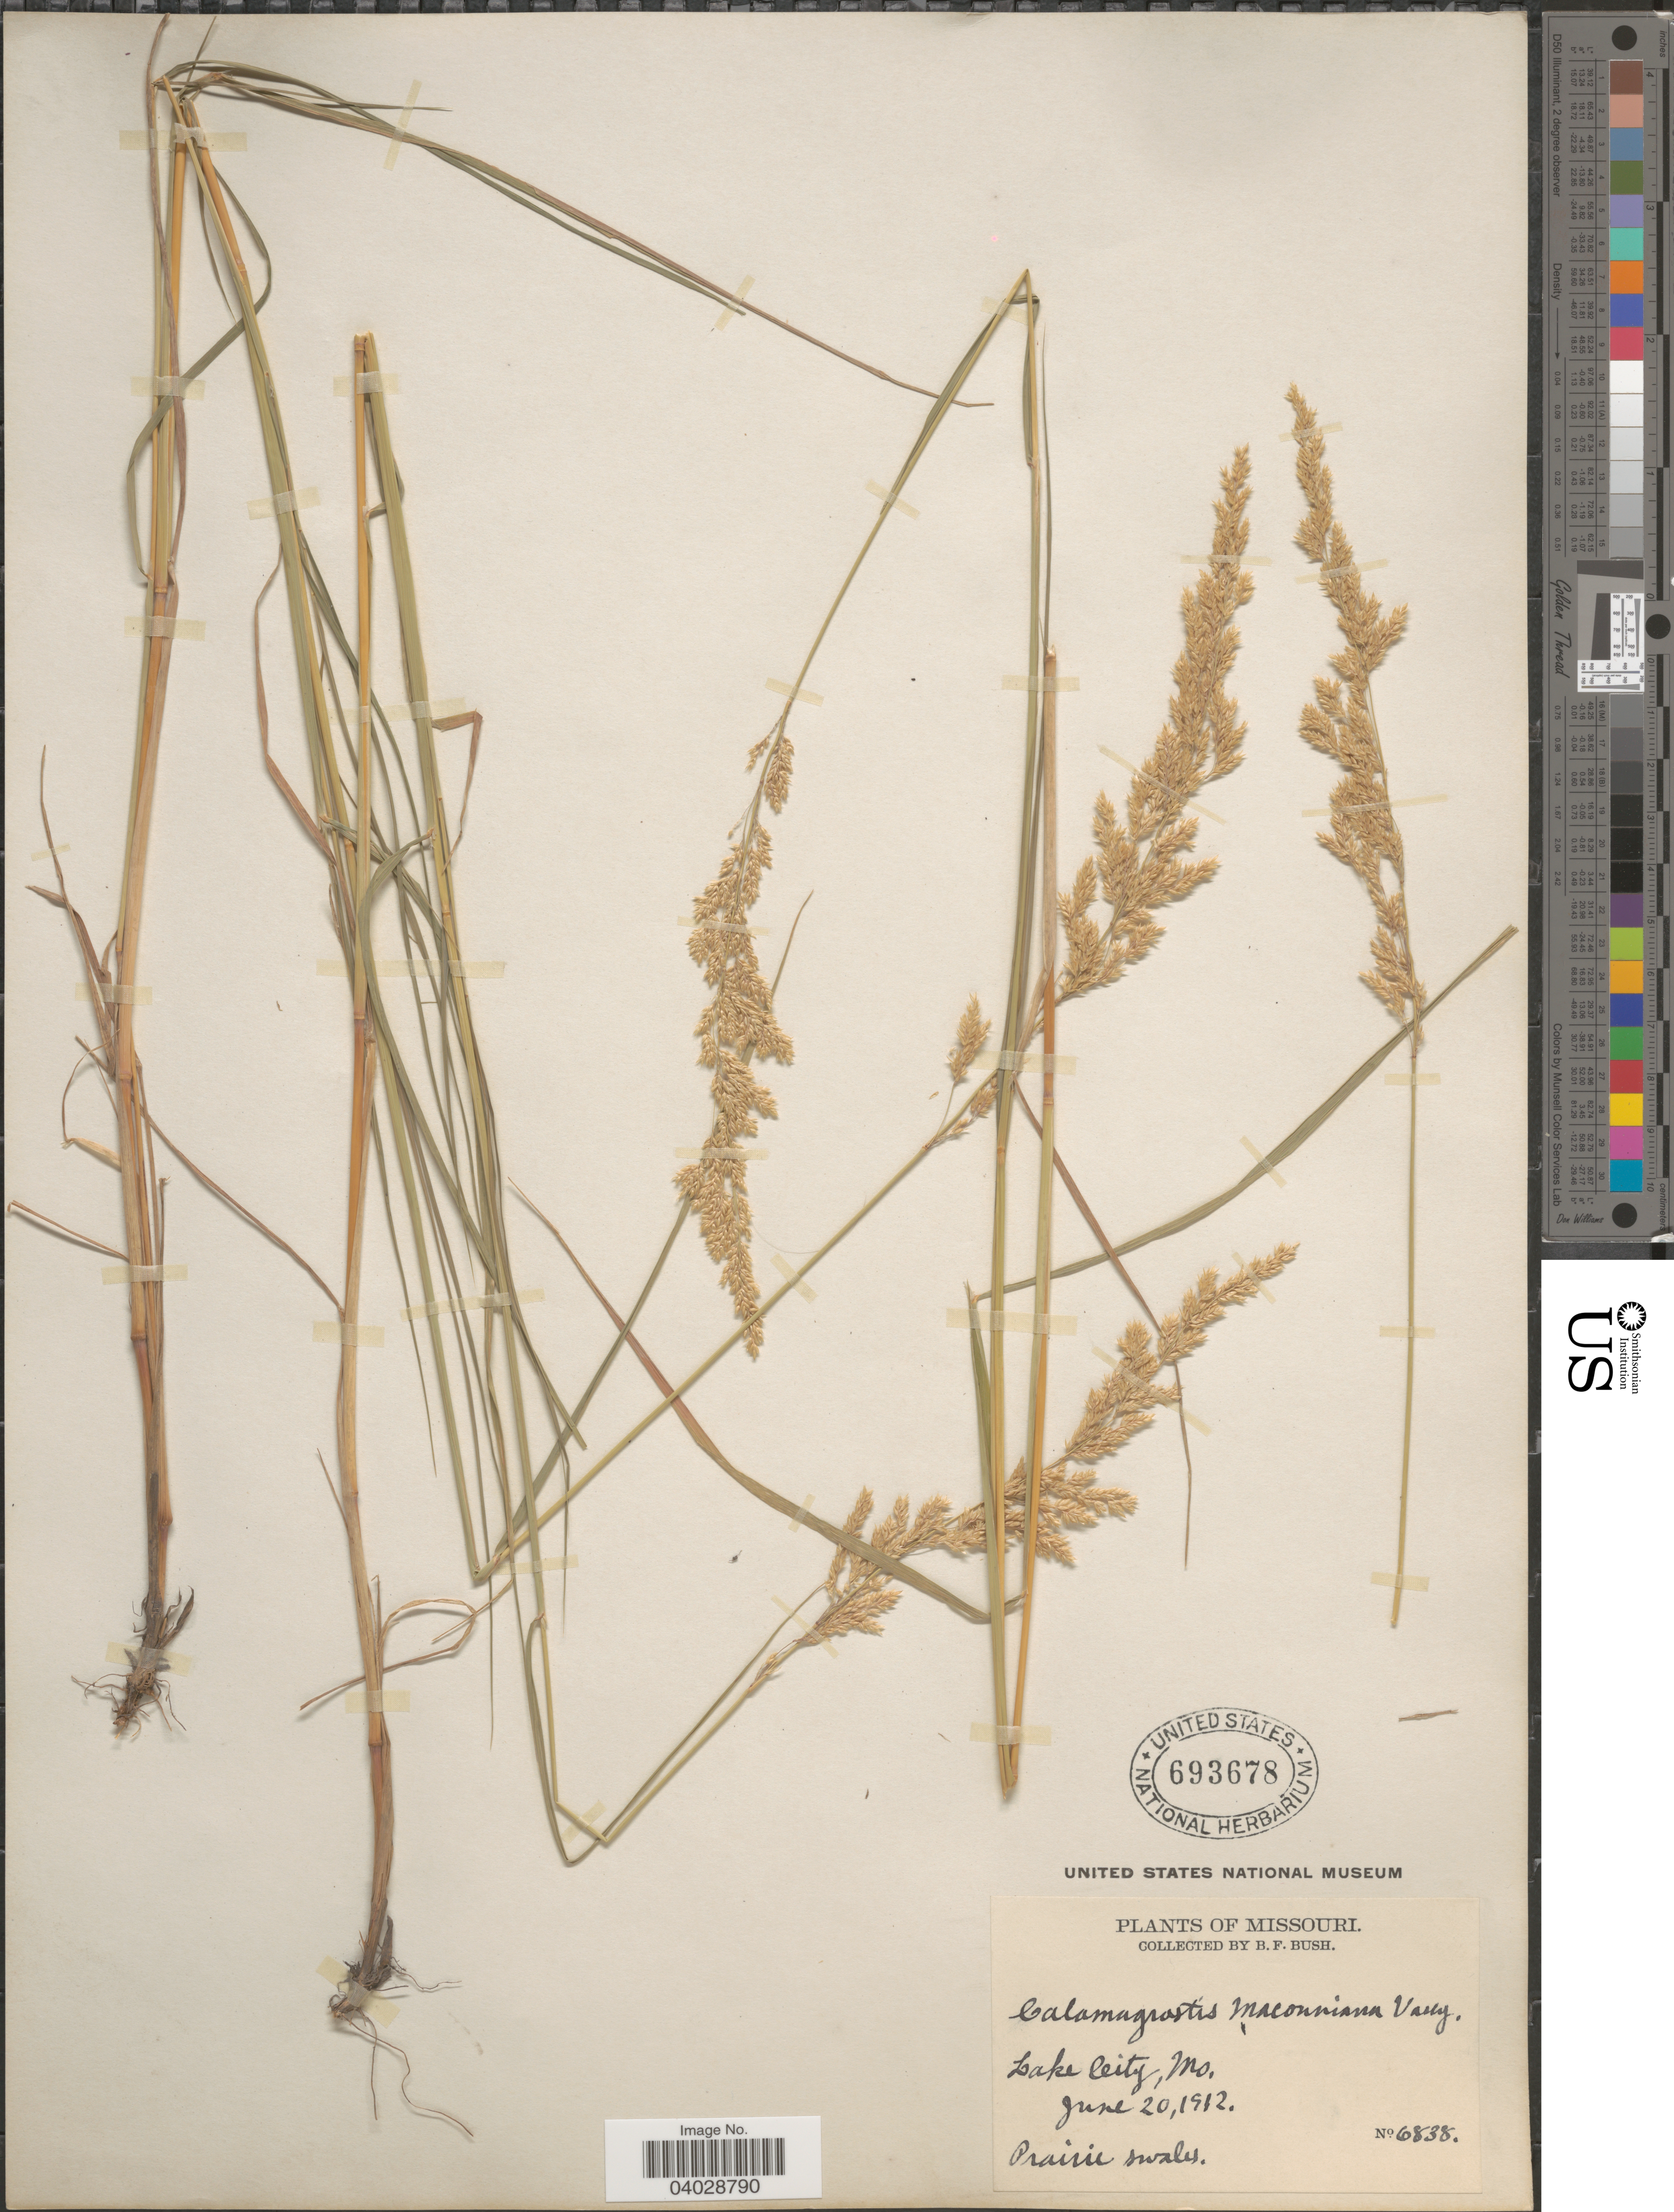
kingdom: Plantae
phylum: Tracheophyta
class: Liliopsida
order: Poales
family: Poaceae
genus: Calamagrostis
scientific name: Calamagrostis canadensis var. macouniana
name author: (Vasey) Stebbins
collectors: B. F. Bush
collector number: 6838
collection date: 1912-06-20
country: United States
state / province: Missouri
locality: Lake City.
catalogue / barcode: US 693678